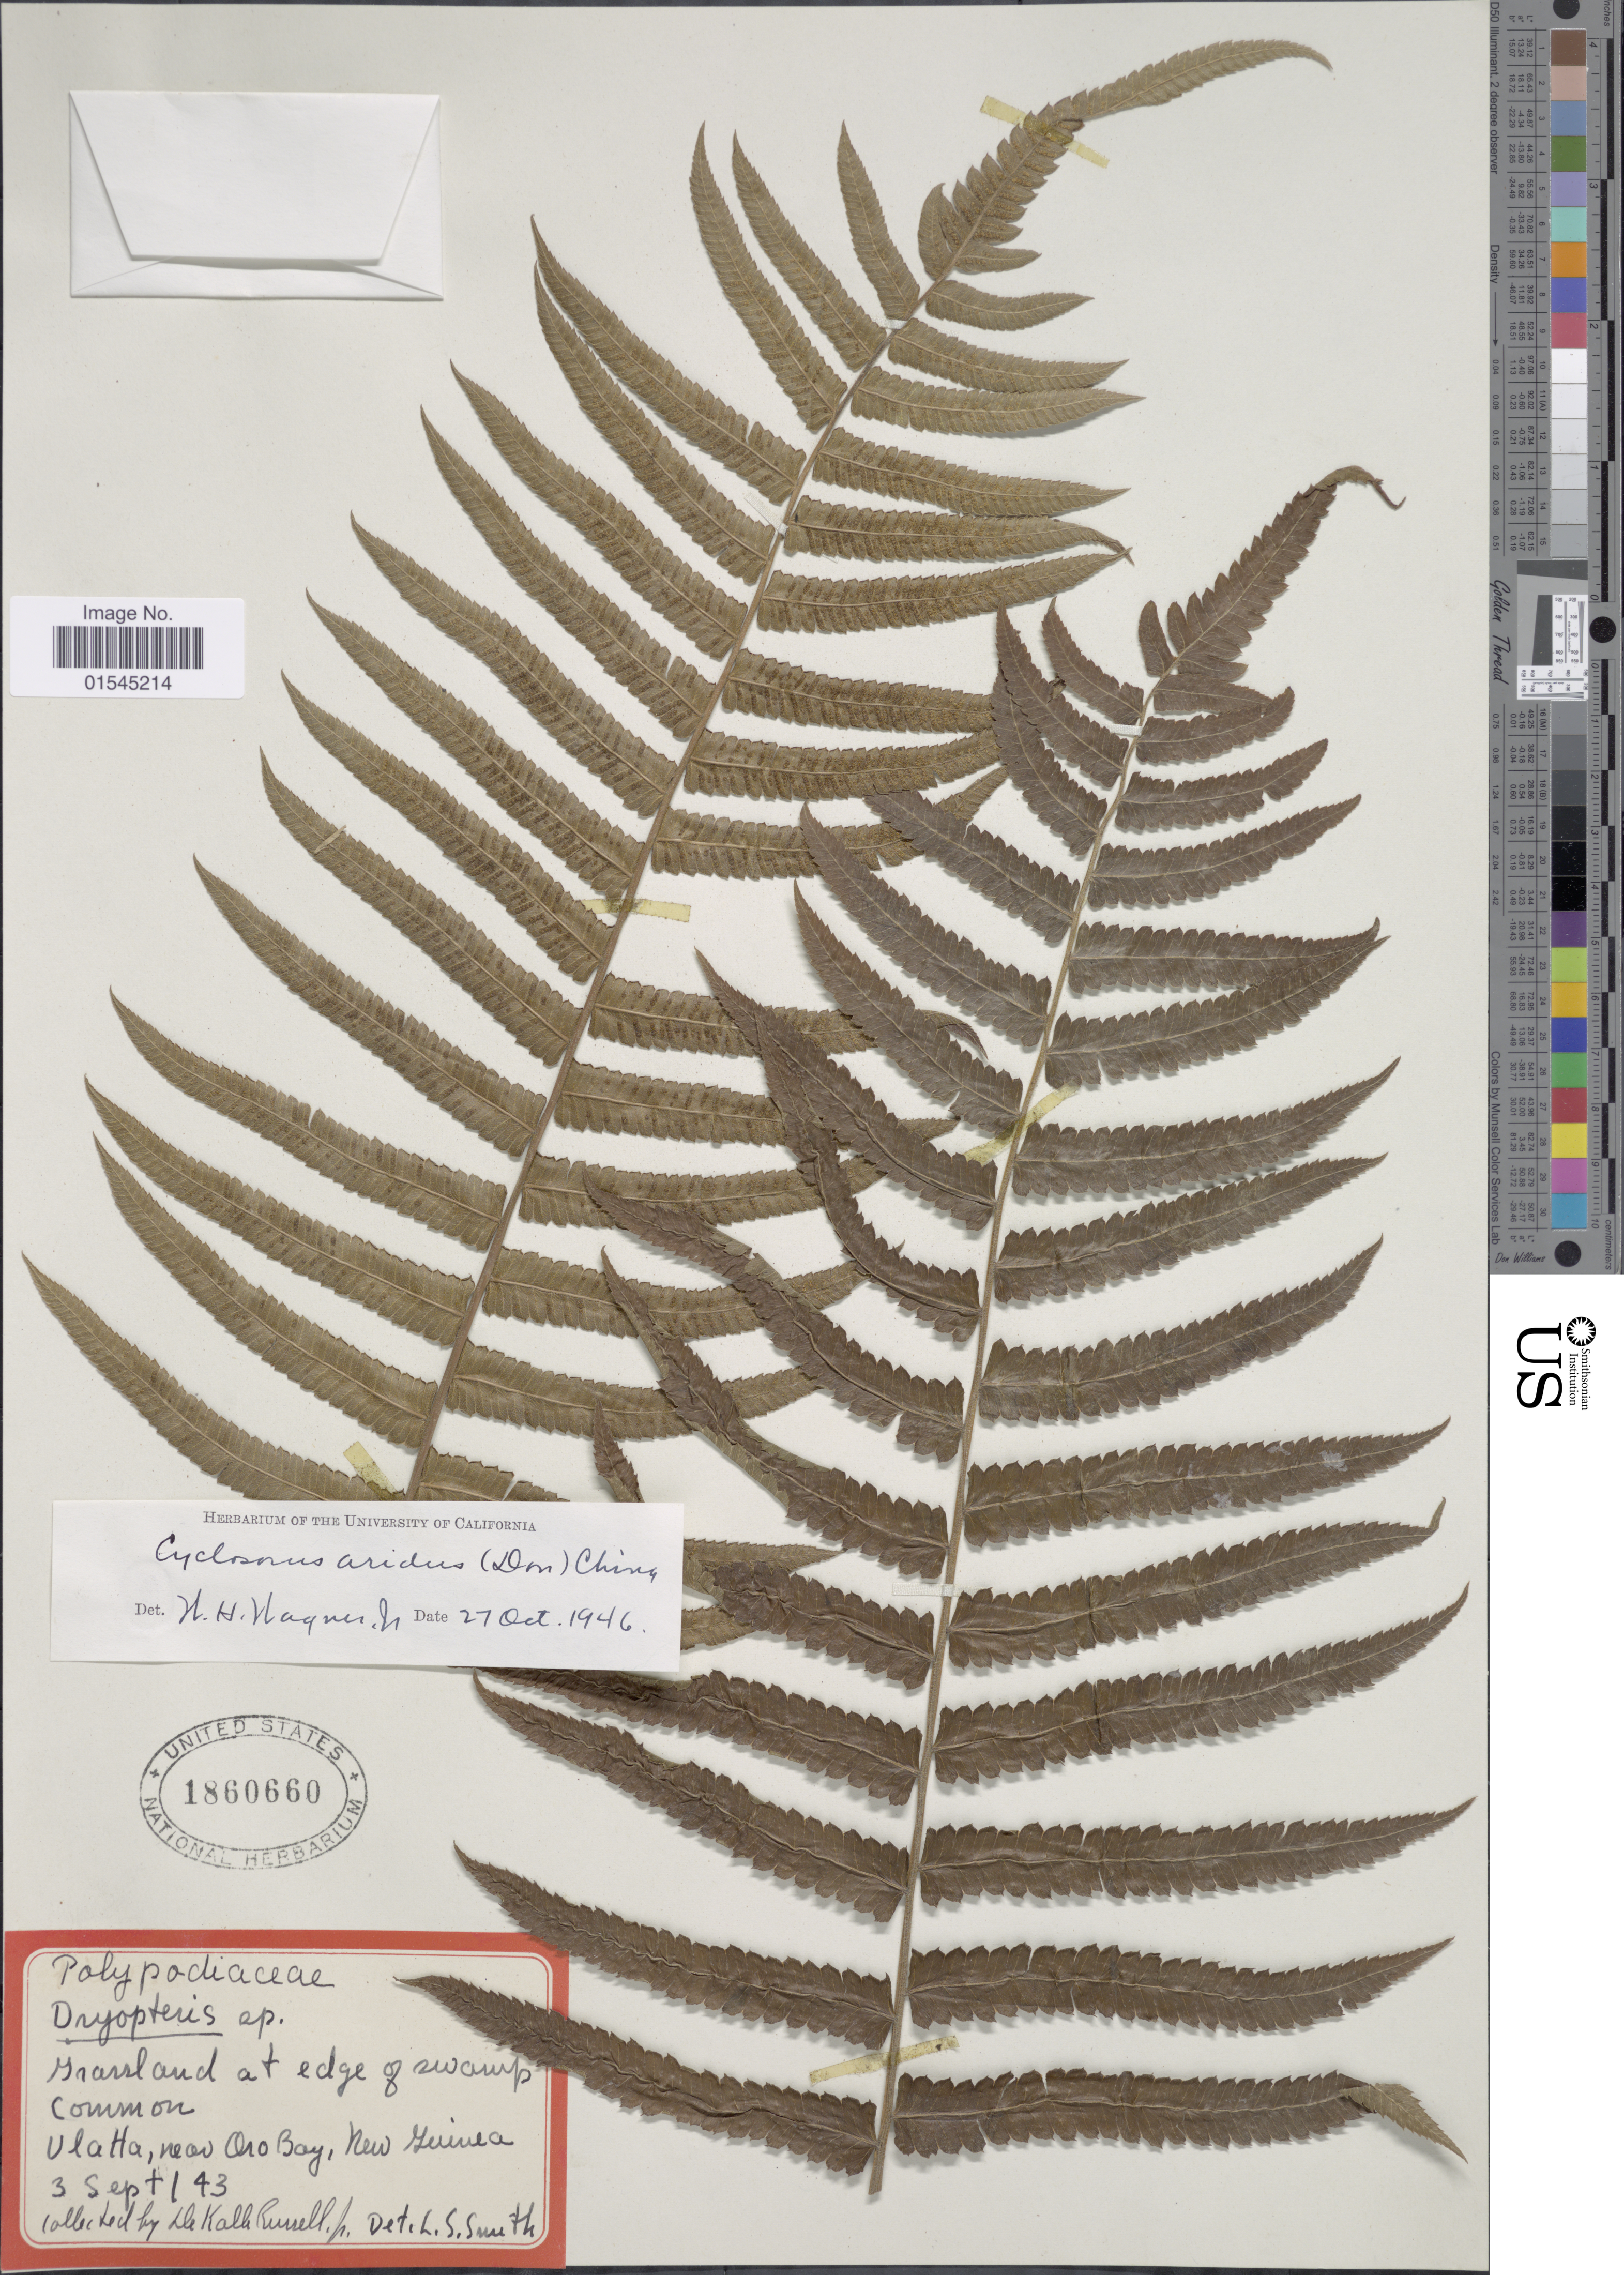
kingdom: Plantae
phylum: Tracheophyta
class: Polypodiopsida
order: Polypodiales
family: Thelypteridaceae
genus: Sphaerostephanos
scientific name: Sphaerostephanos unitus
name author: (L.) Holttum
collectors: D. K. Russell Jr.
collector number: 143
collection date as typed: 143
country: Papua New Guinea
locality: Grassland at edge of swamp common, Ulatta, near Oro Bay, New Guinea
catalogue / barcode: US 1860660